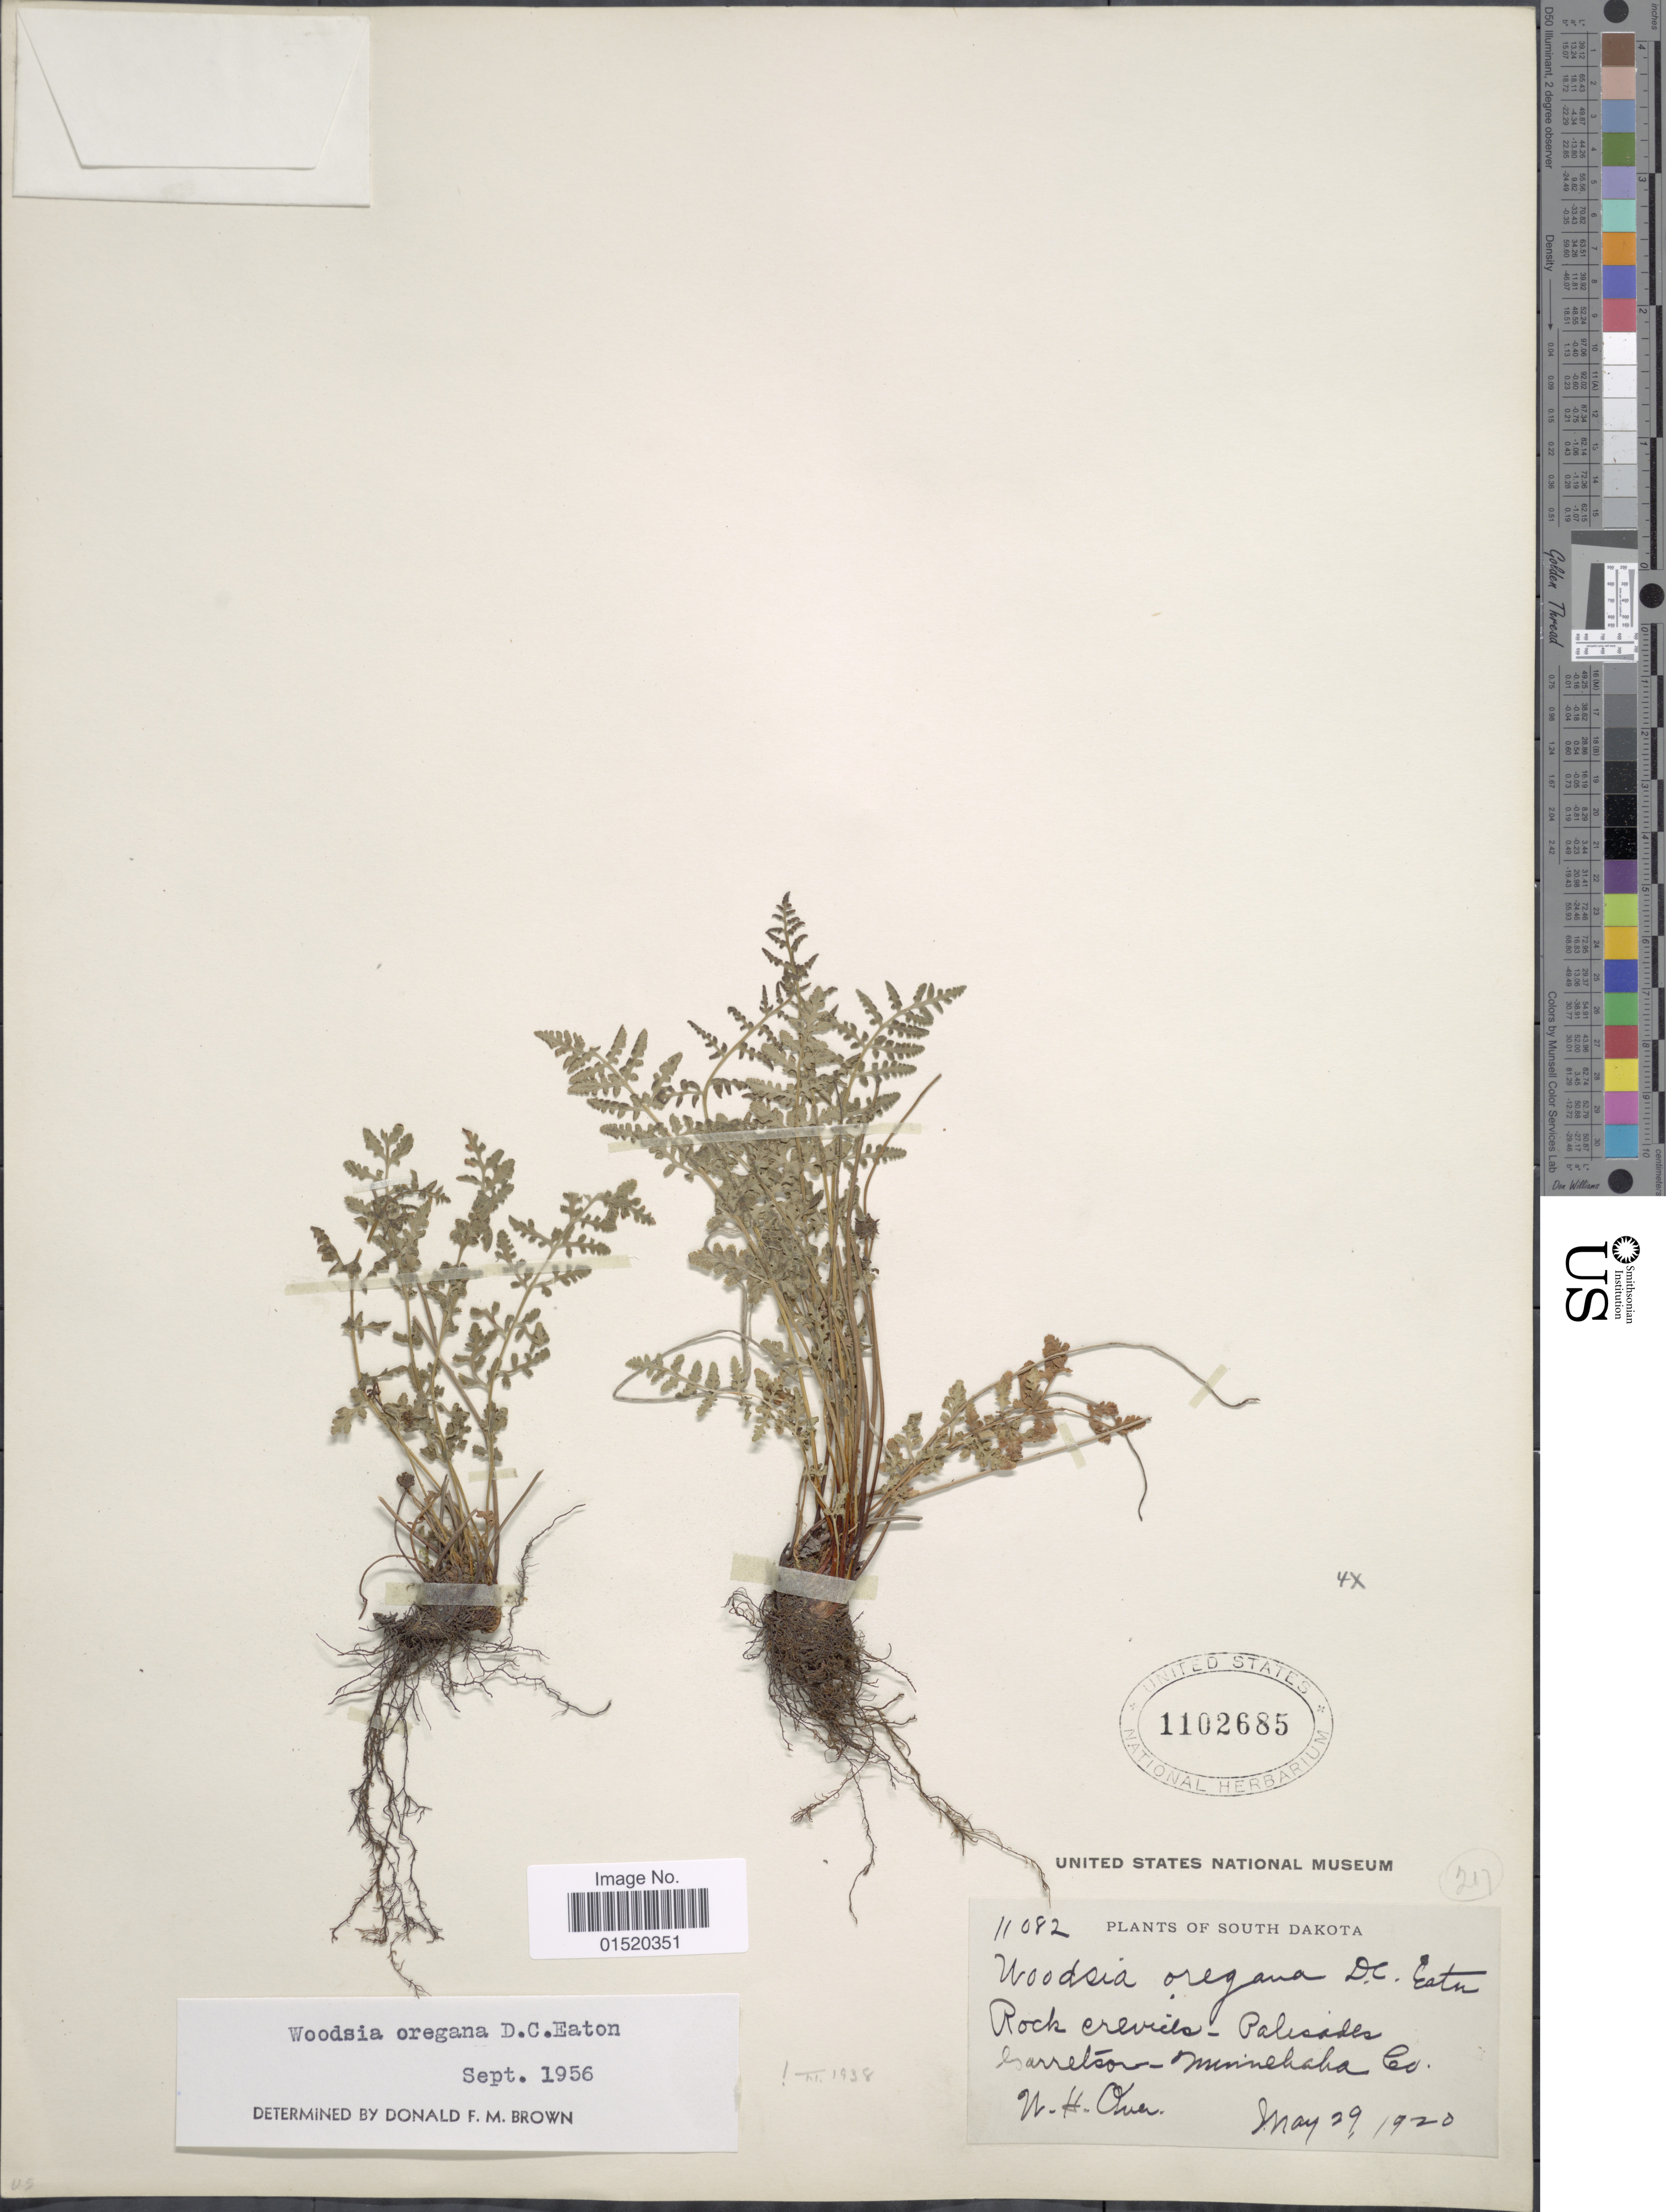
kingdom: Plantae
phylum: Tracheophyta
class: Polypodiopsida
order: Polypodiales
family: Woodsiaceae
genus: Woodsia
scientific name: Woodsia oregana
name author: D.C. Eaton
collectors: W. Over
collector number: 11082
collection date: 1920-05-29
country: United States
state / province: South Dakota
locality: Rock crevices - Palisades Garretson-Minnehaha Co.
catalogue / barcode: US 1102685